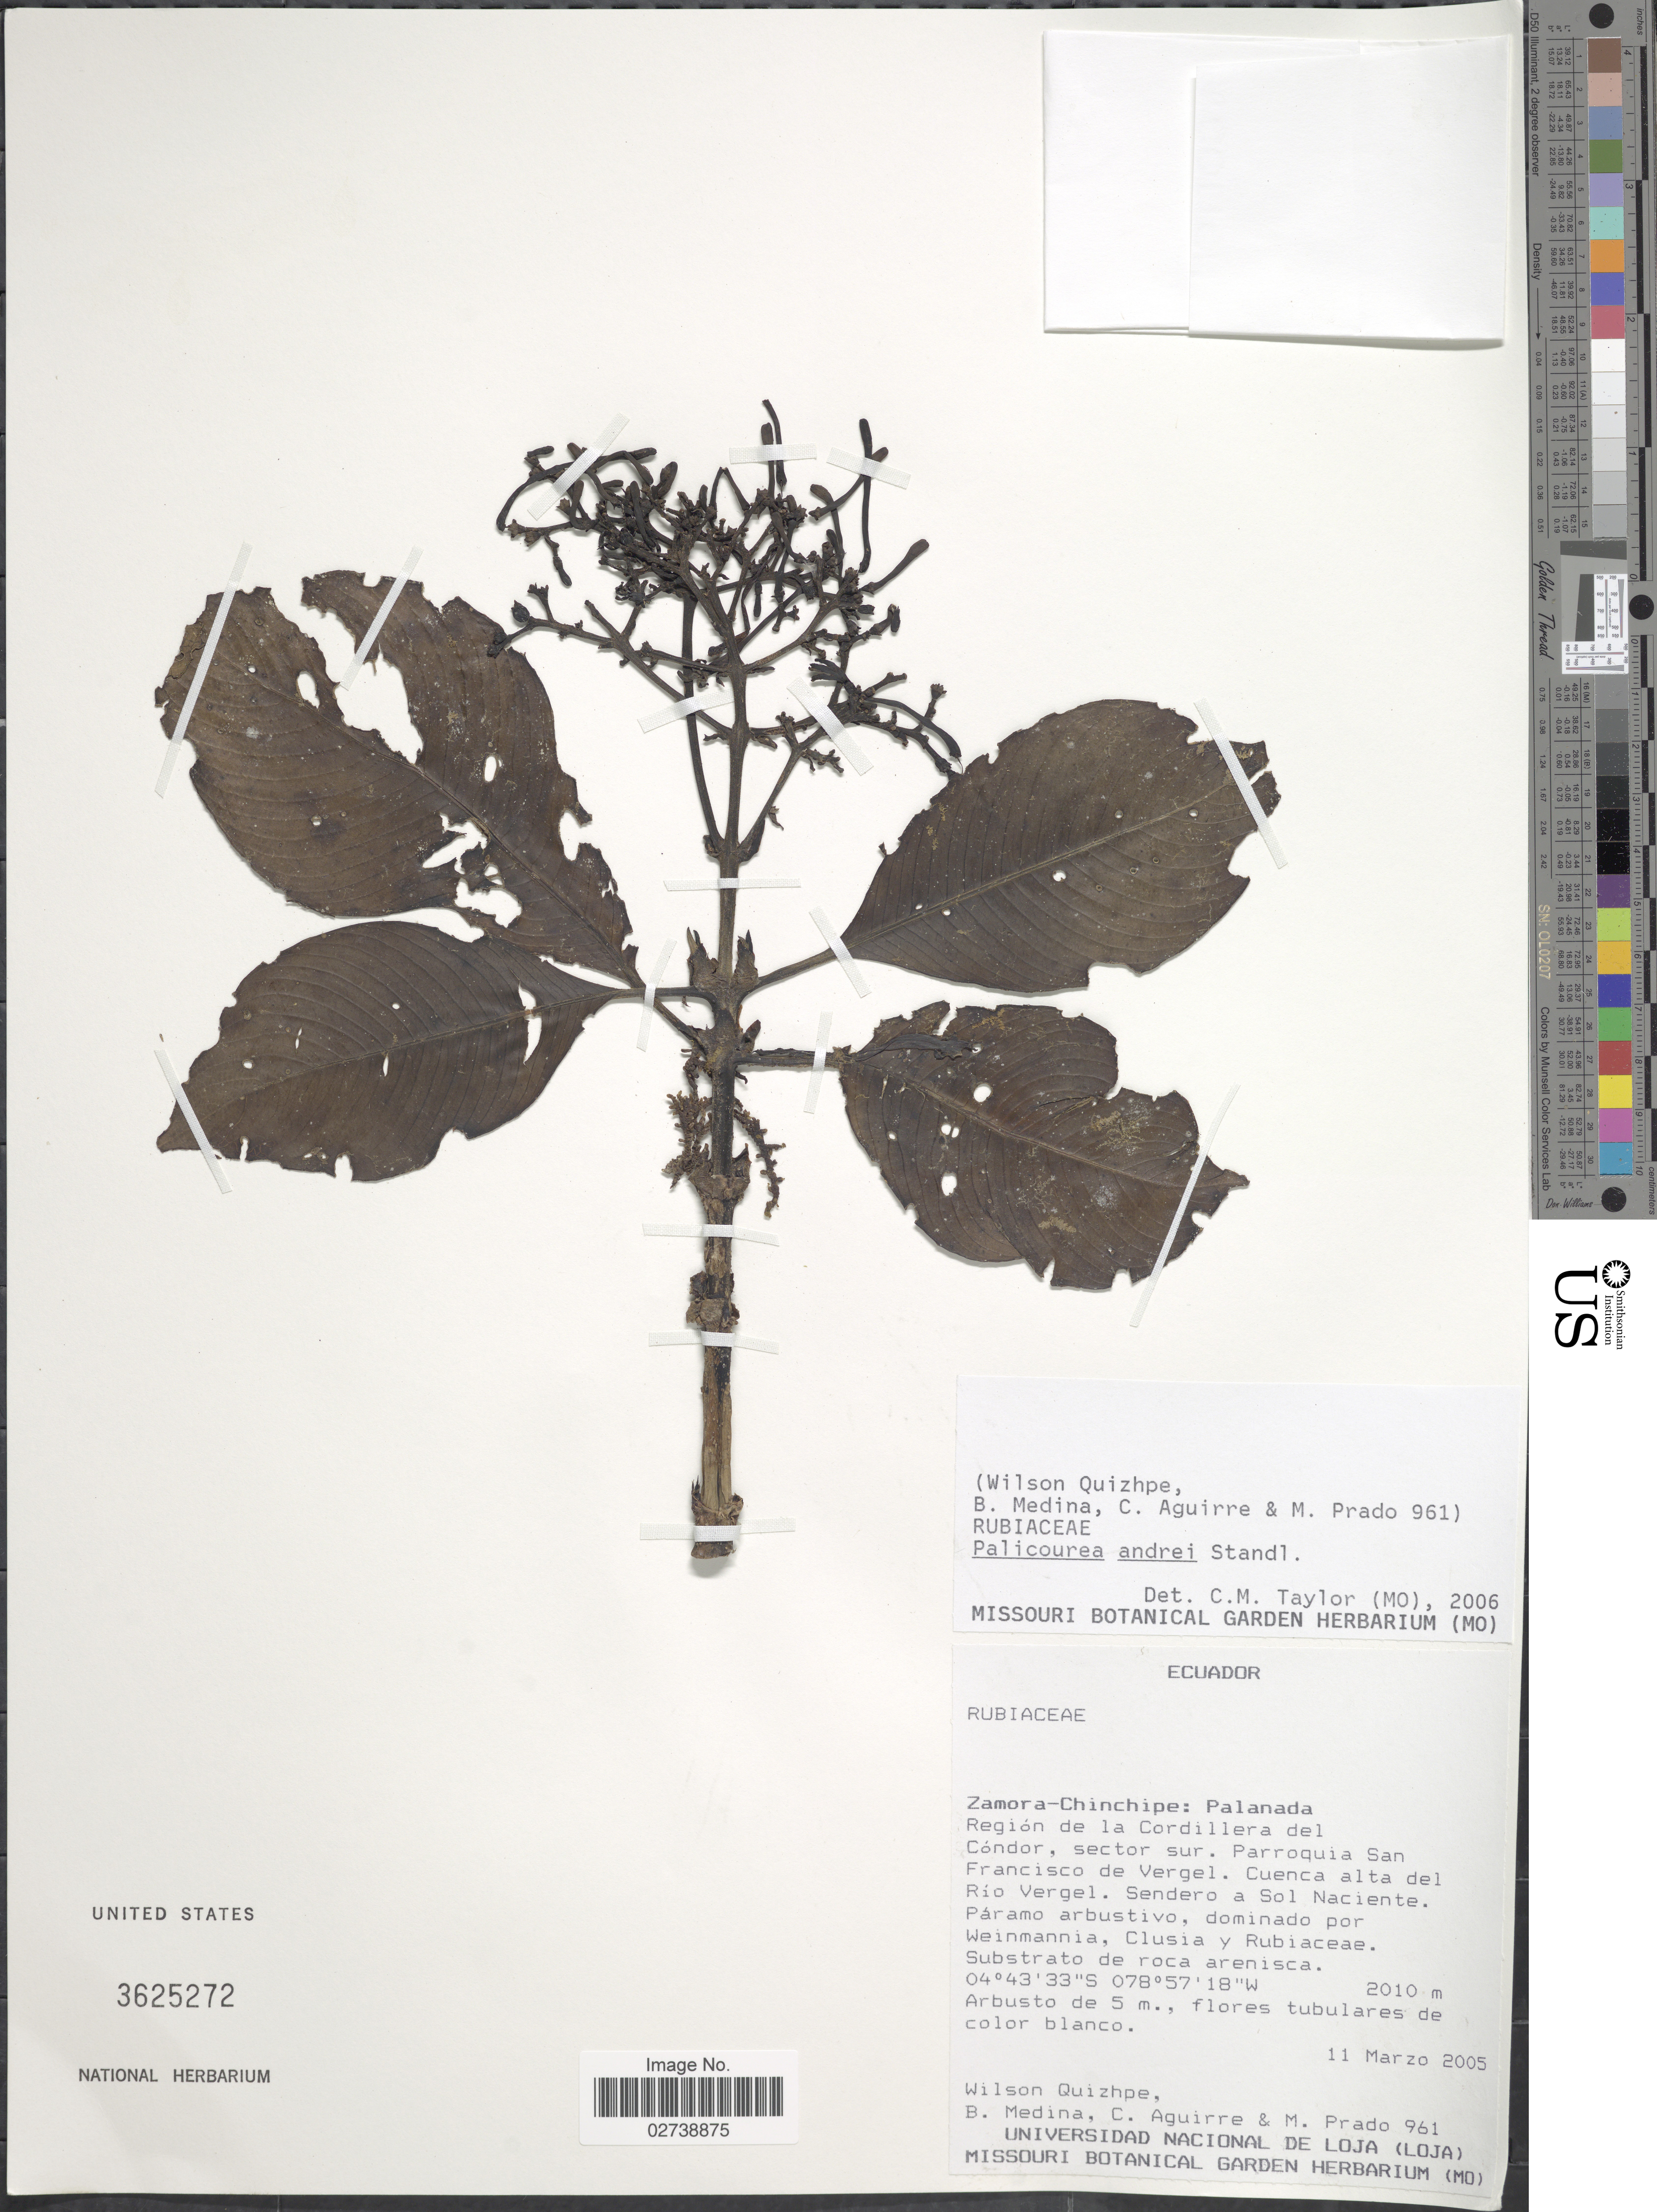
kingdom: Plantae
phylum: Tracheophyta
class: Magnoliopsida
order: Gentianales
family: Rubiaceae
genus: Palicourea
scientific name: Palicourea andrei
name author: Standl.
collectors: W. Quizhpe, B. Medina, C. Aguirre & M. Prado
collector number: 961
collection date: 2005-03-11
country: Ecuador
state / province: Zamora-Chinchipe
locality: Palanada, Región de la Cordillera del Cóndor, sector sur. Parroquia San Francisco de Vergel. Cuenca alta del Río Vergel. Sendero a Sol Naciente.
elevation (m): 2010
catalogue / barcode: US 3625272